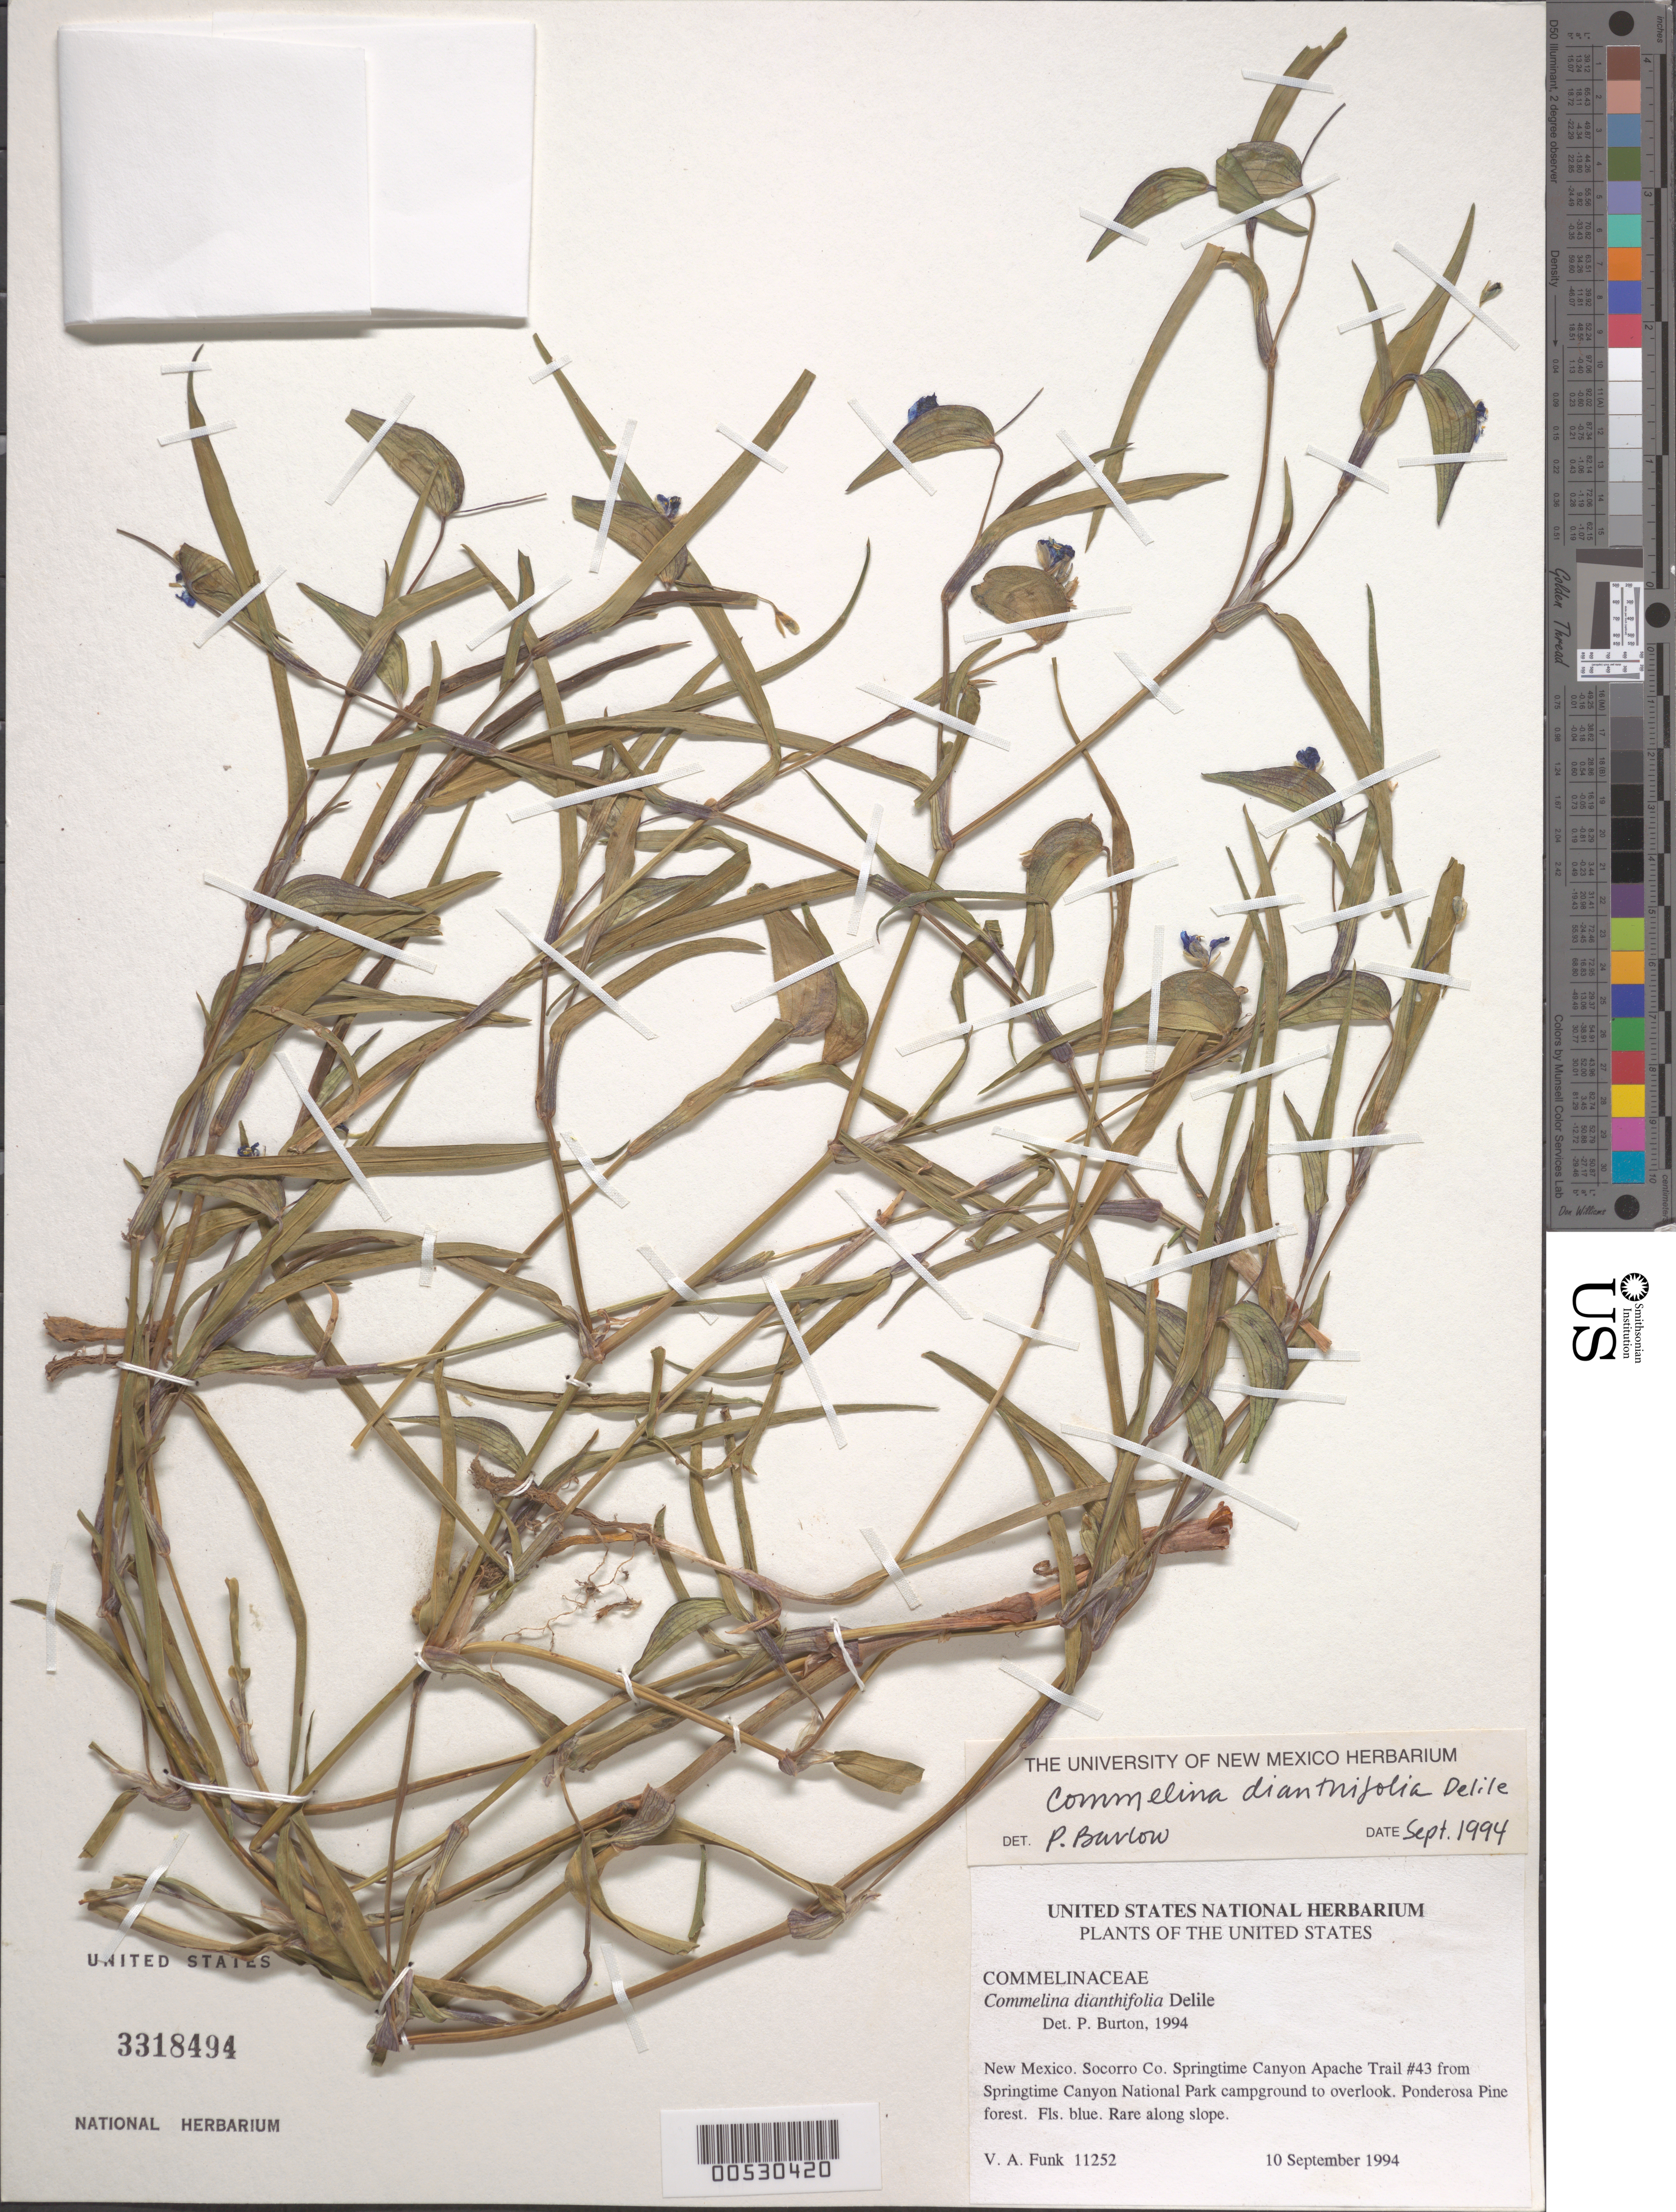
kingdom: Plantae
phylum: Tracheophyta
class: Liliopsida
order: Commelinales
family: Commelinaceae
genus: Commelina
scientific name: Commelina dianthifolia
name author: Redouté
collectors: V. Funk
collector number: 11252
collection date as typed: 10 Sep 1994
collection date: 1994-09-10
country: United States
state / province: New Mexico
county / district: Socorro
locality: Springtime canyon apache trail #43 from springtime canyon national park campground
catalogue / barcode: US 3318494